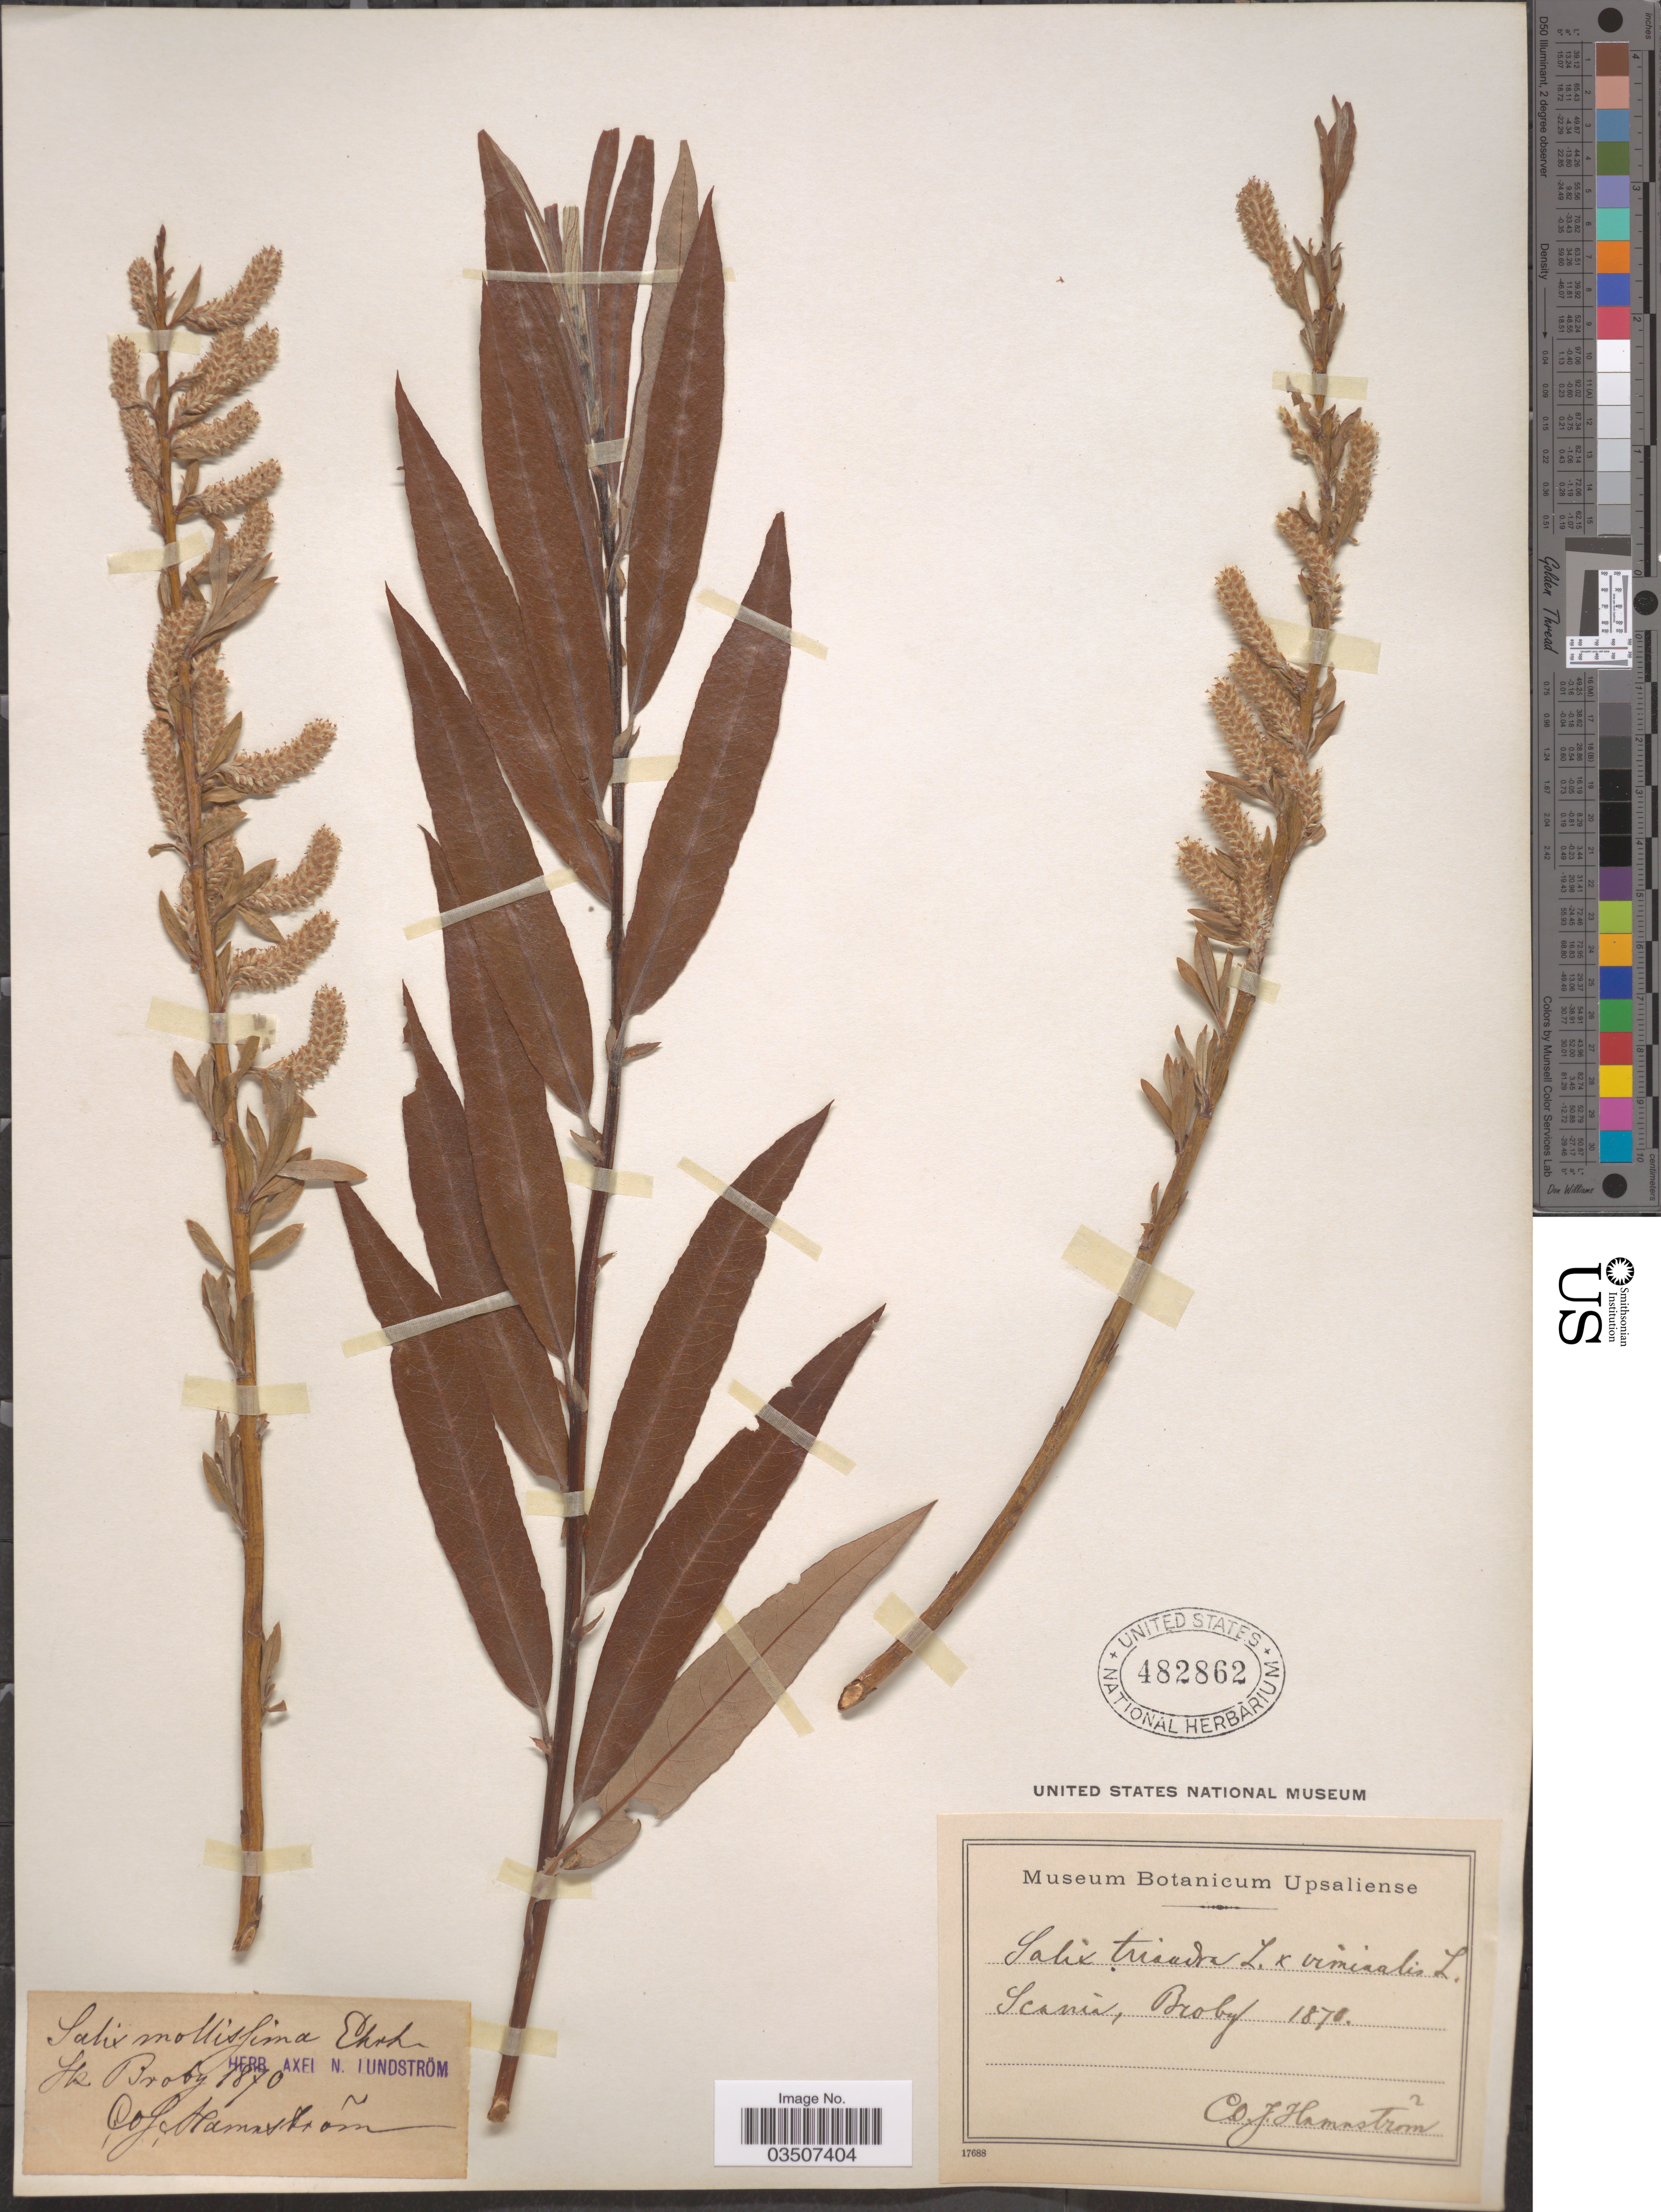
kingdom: Plantae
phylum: Tracheophyta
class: Magnoliopsida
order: Malpighiales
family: Salicaceae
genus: Salix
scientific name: Salix triandra x S. viminalis L.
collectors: C. Hamnstrom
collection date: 1870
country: Sweden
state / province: Skåne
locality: Sk Broby. Scania.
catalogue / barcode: US 482862